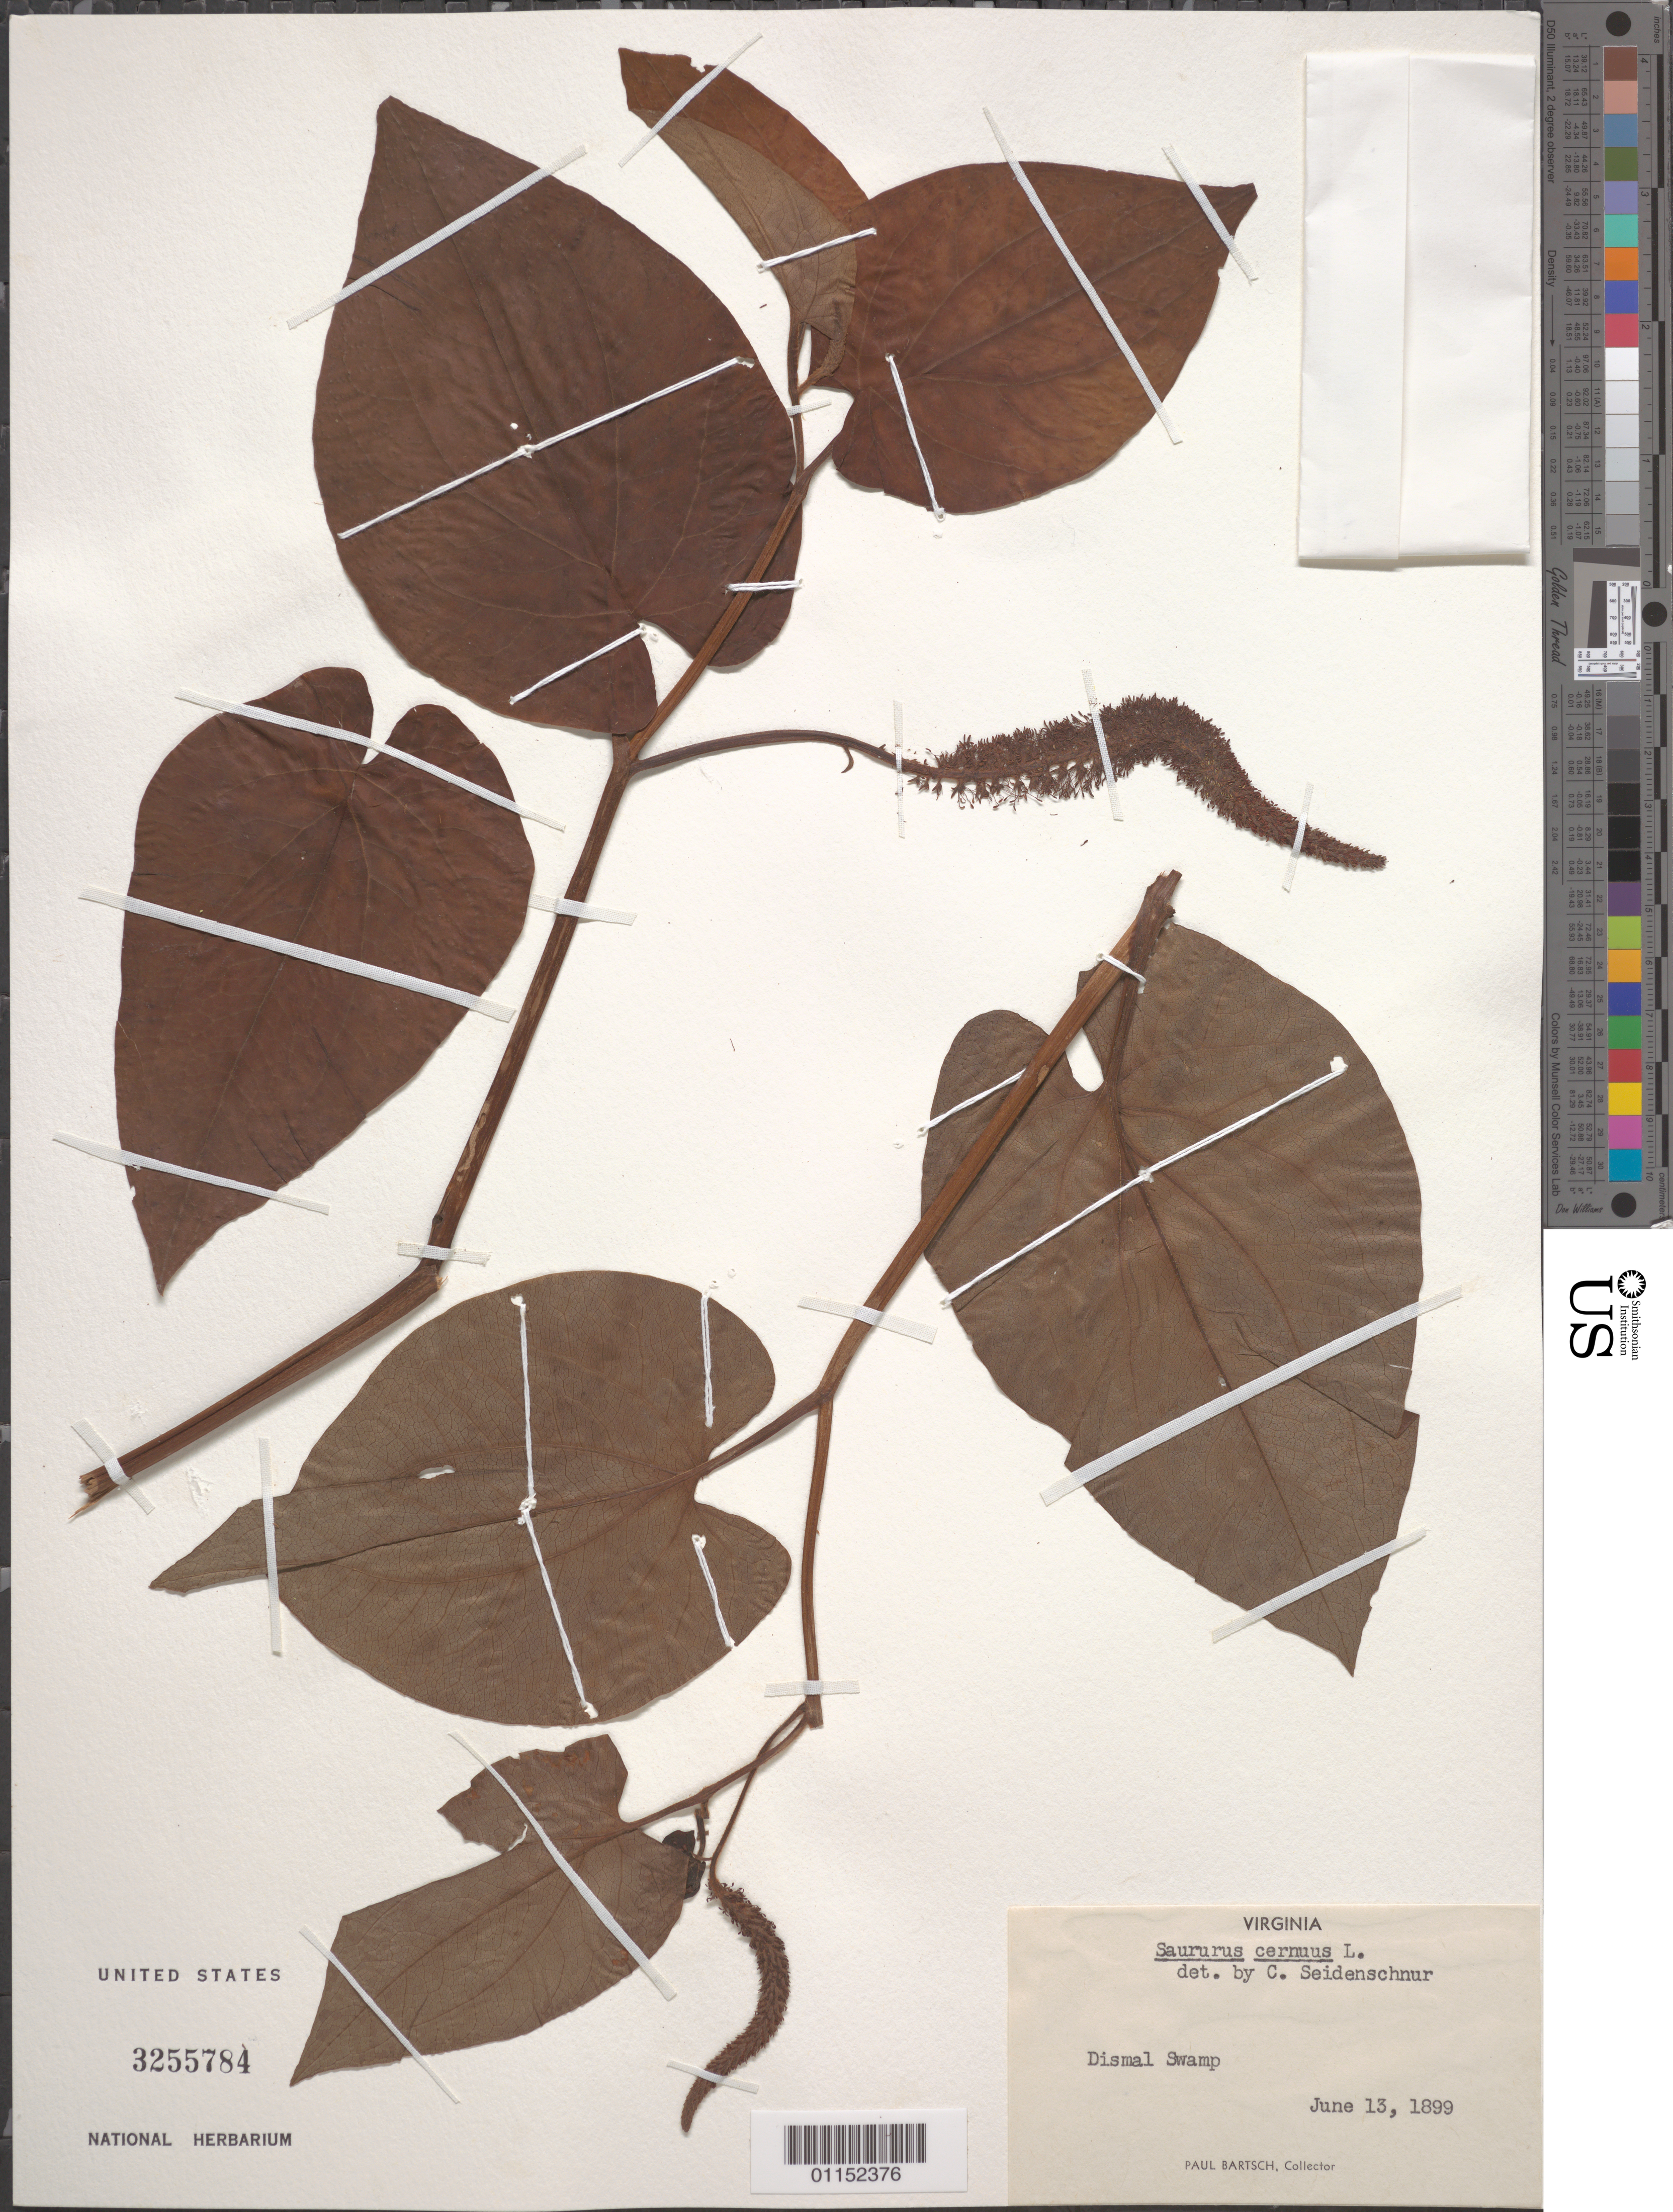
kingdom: Plantae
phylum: Tracheophyta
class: Magnoliopsida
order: Piperales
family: Saururaceae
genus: Saururus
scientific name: Saururus cernuus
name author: L.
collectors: P. Bartsch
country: United States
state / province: Virginia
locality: Dismal Swamp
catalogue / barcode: US 3255784